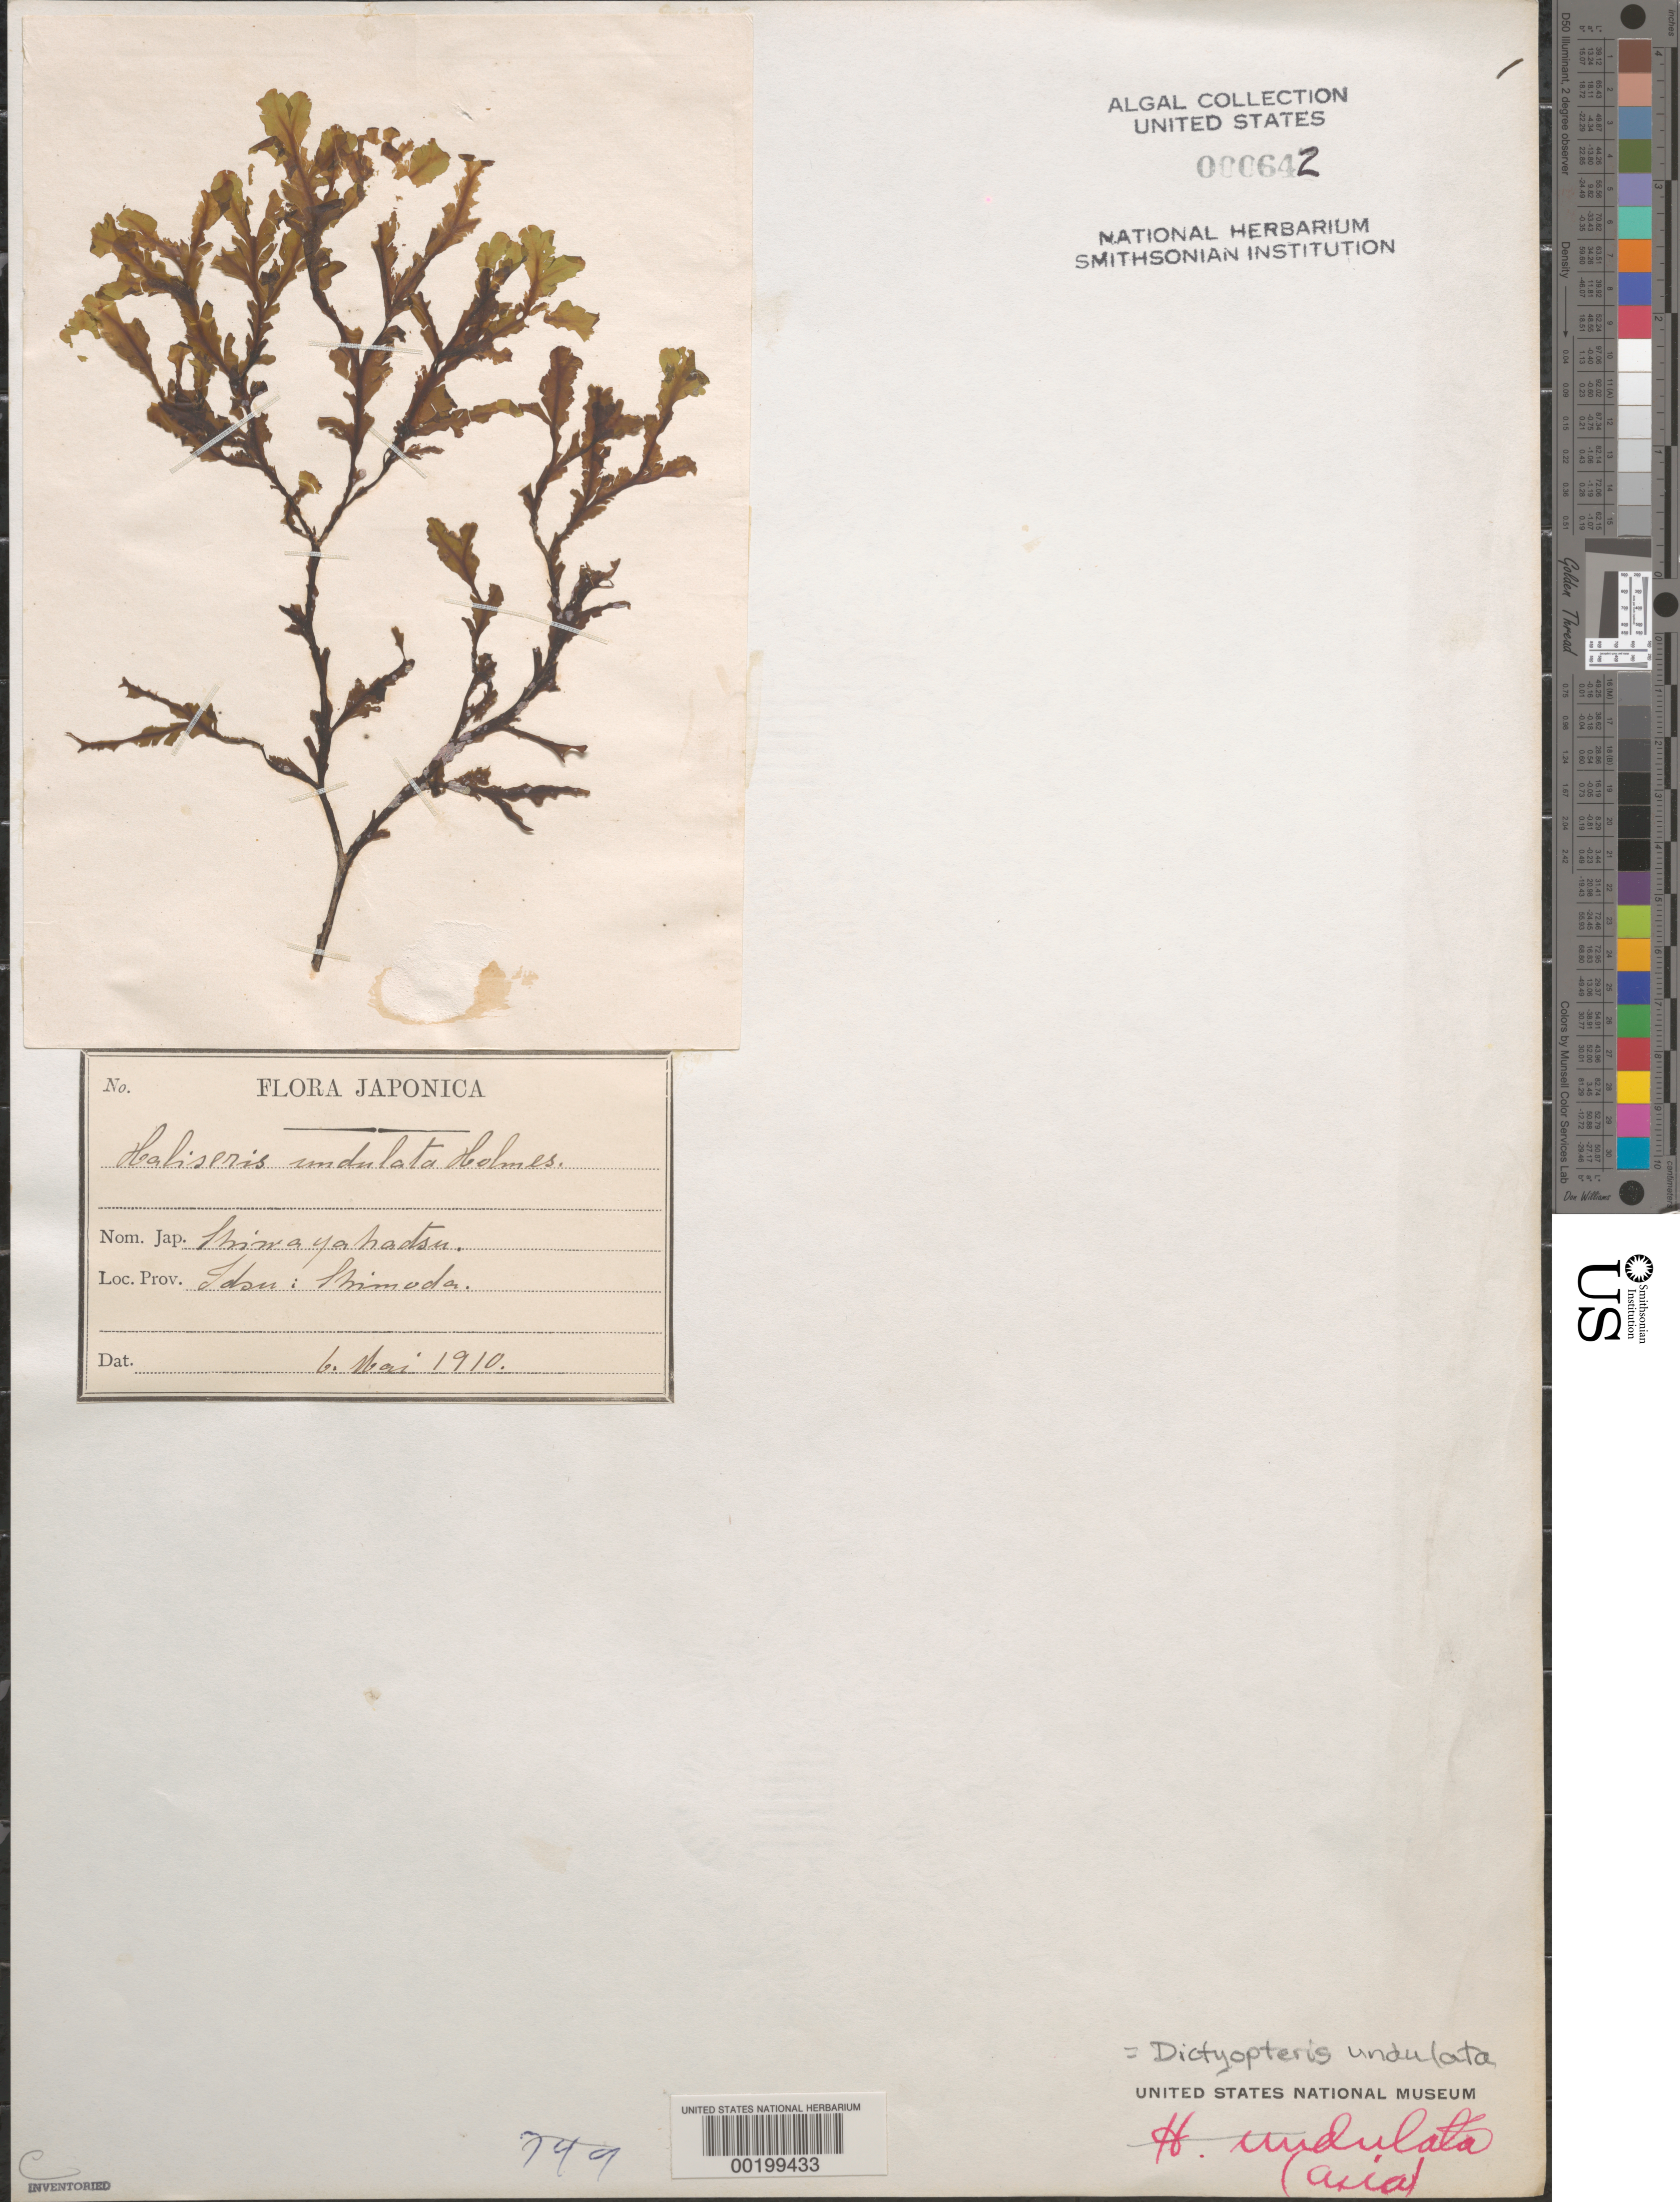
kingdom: Chromista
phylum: Ochrophyta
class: Phaeophyceae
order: Dictyotales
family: Dictyotaceae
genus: Dictyopteris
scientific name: Dictyopteris undulata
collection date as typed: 06 May 1910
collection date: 1910-05-06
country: Japan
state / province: Sizuoka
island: Honshu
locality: Shimoda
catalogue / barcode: US 642